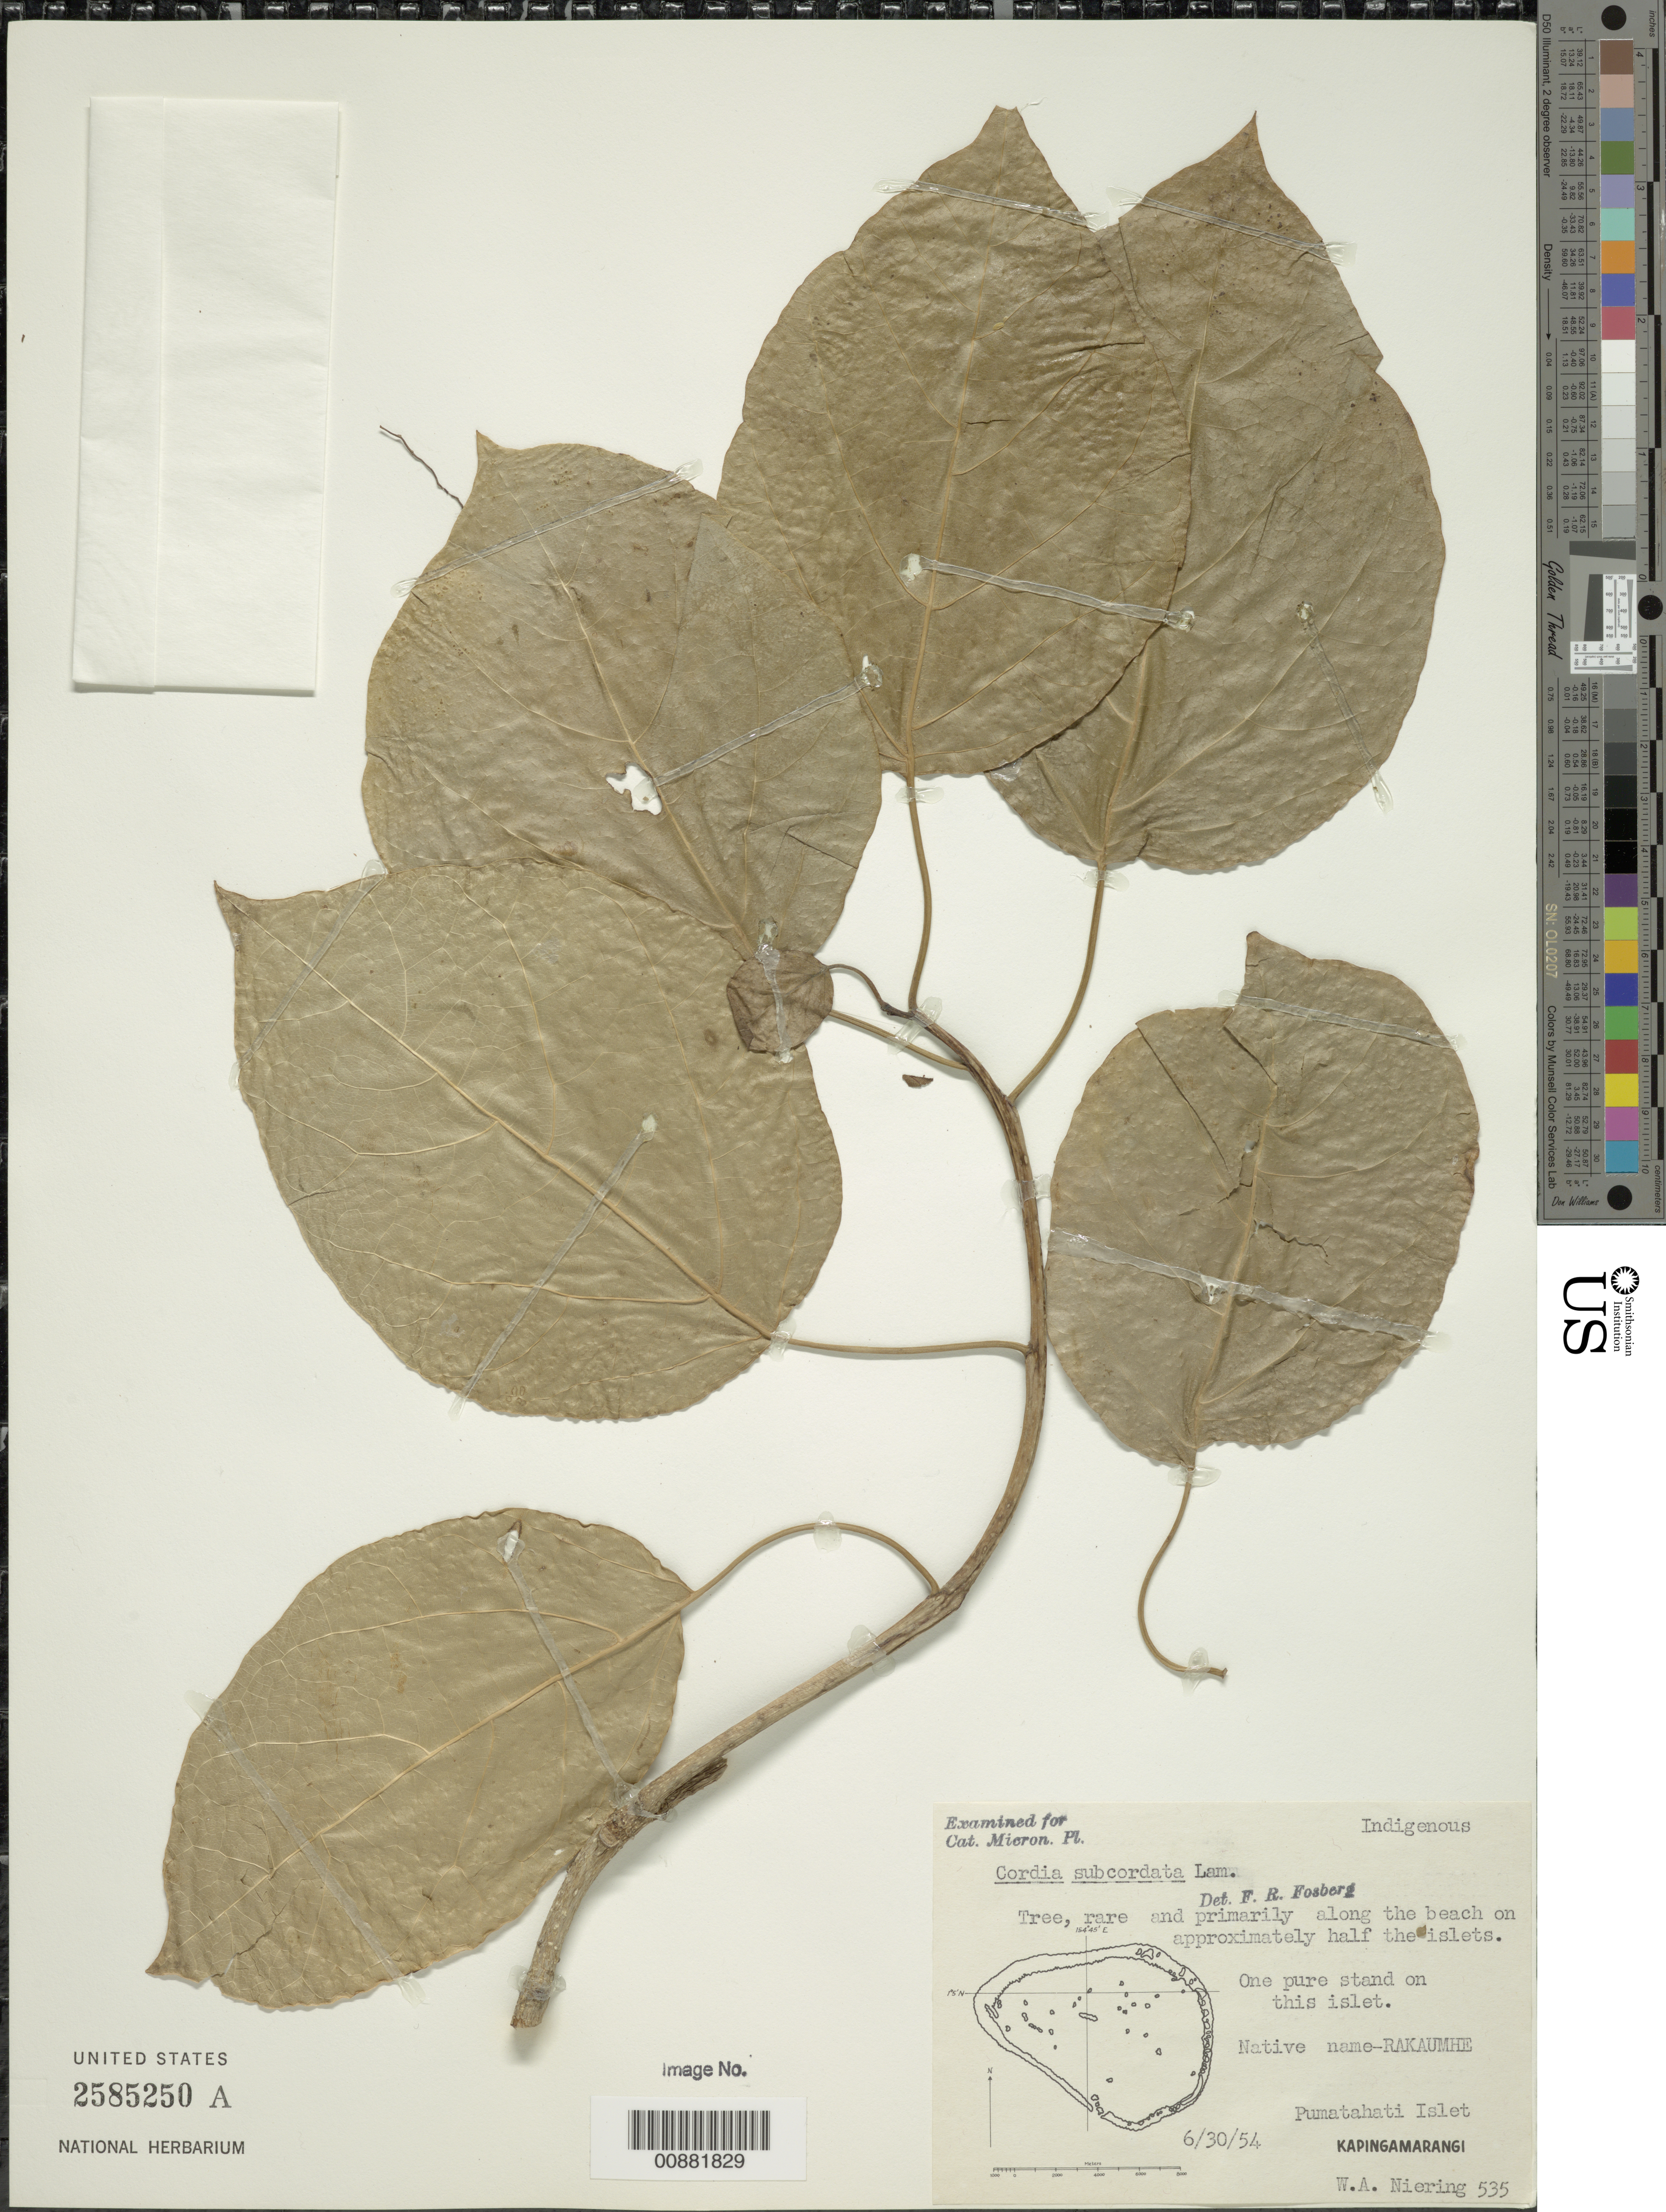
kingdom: Plantae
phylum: Tracheophyta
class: Magnoliopsida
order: Boraginales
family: Cordiaceae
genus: Cordia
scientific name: Cordia subcordata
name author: Lam.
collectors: W. Niering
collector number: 535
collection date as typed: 30 Jun 1954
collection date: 1954-06-30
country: Micronesia, Federated States of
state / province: Pohnpei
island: Kapingamarangi Atoll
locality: Along beach on approx half the islets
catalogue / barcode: US 2585250